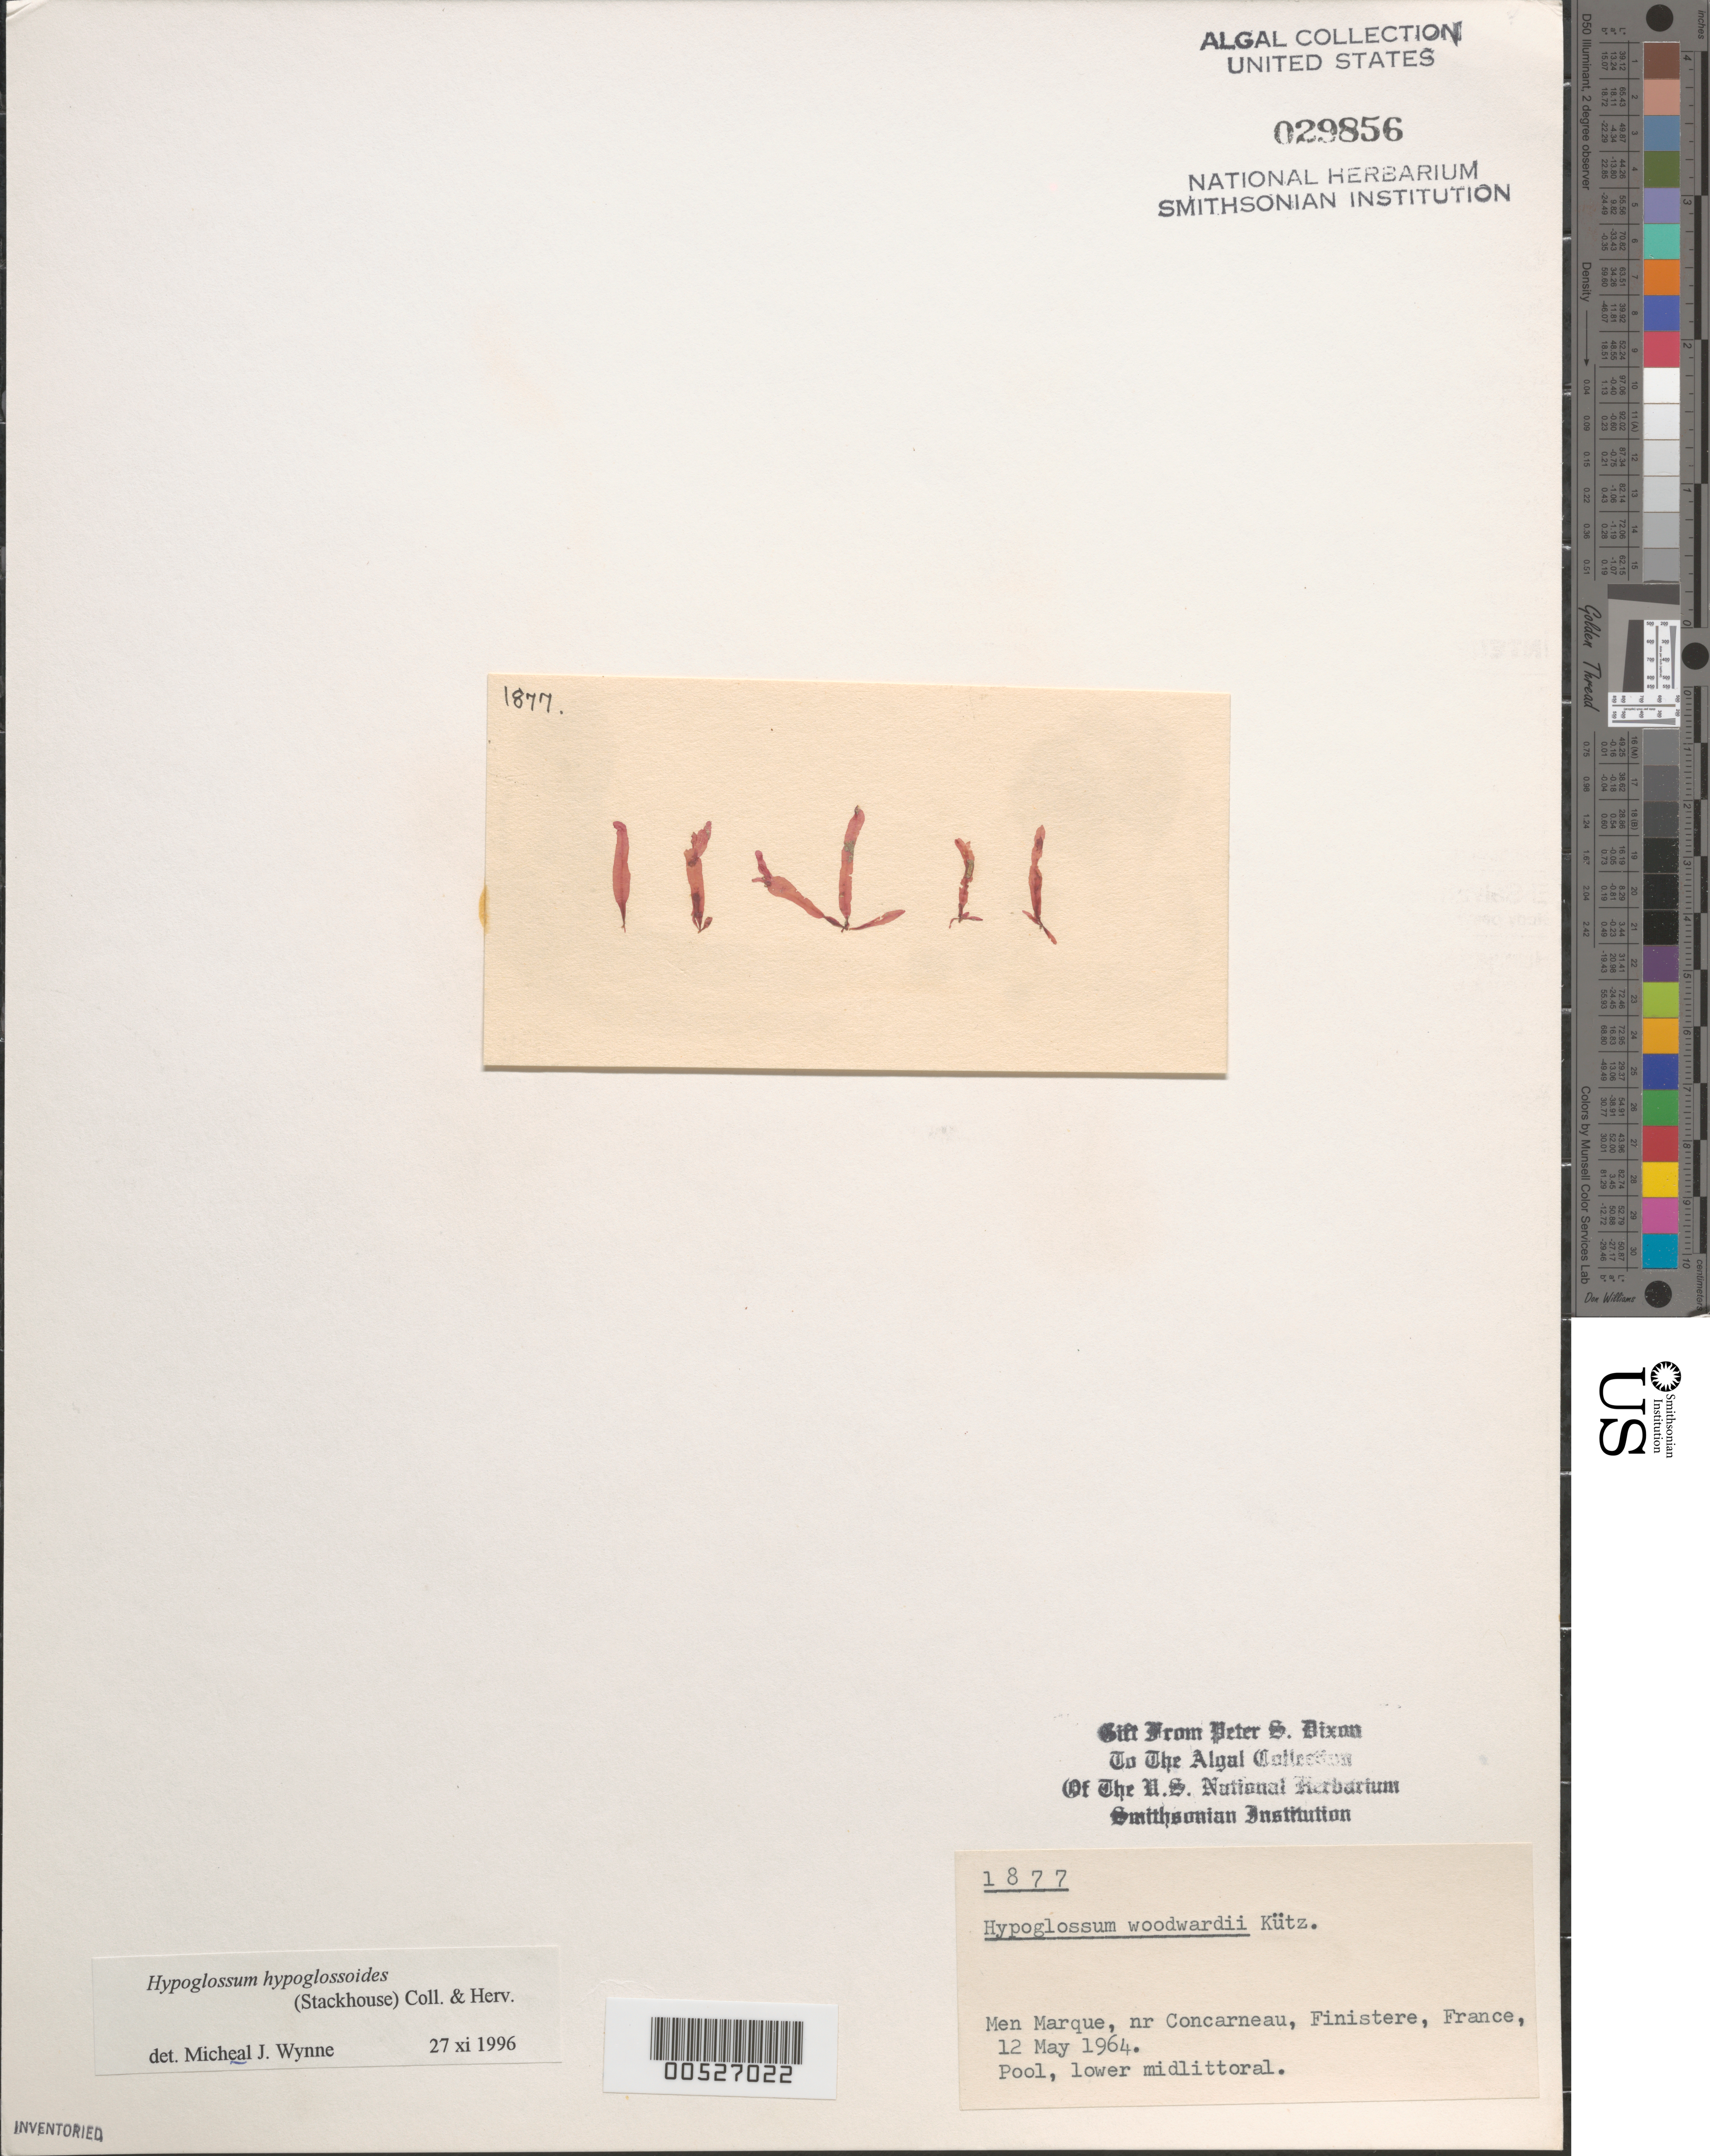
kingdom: Plantae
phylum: Rhodophyta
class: Florideophyceae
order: Ceramiales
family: Delesseriaceae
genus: Hypoglossum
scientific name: Hypoglossum hypoglossoides (Harv.) Womersley & Shepley, nom. illeg.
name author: (Harv.) Womersley & Shepley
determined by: Wynne, M. J.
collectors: P. S. Dixon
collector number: PSD 1877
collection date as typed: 12 May 1964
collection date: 1964-05-12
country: France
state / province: Bretagne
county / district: Finistère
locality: Men marque, near concarneau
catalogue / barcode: US 29856